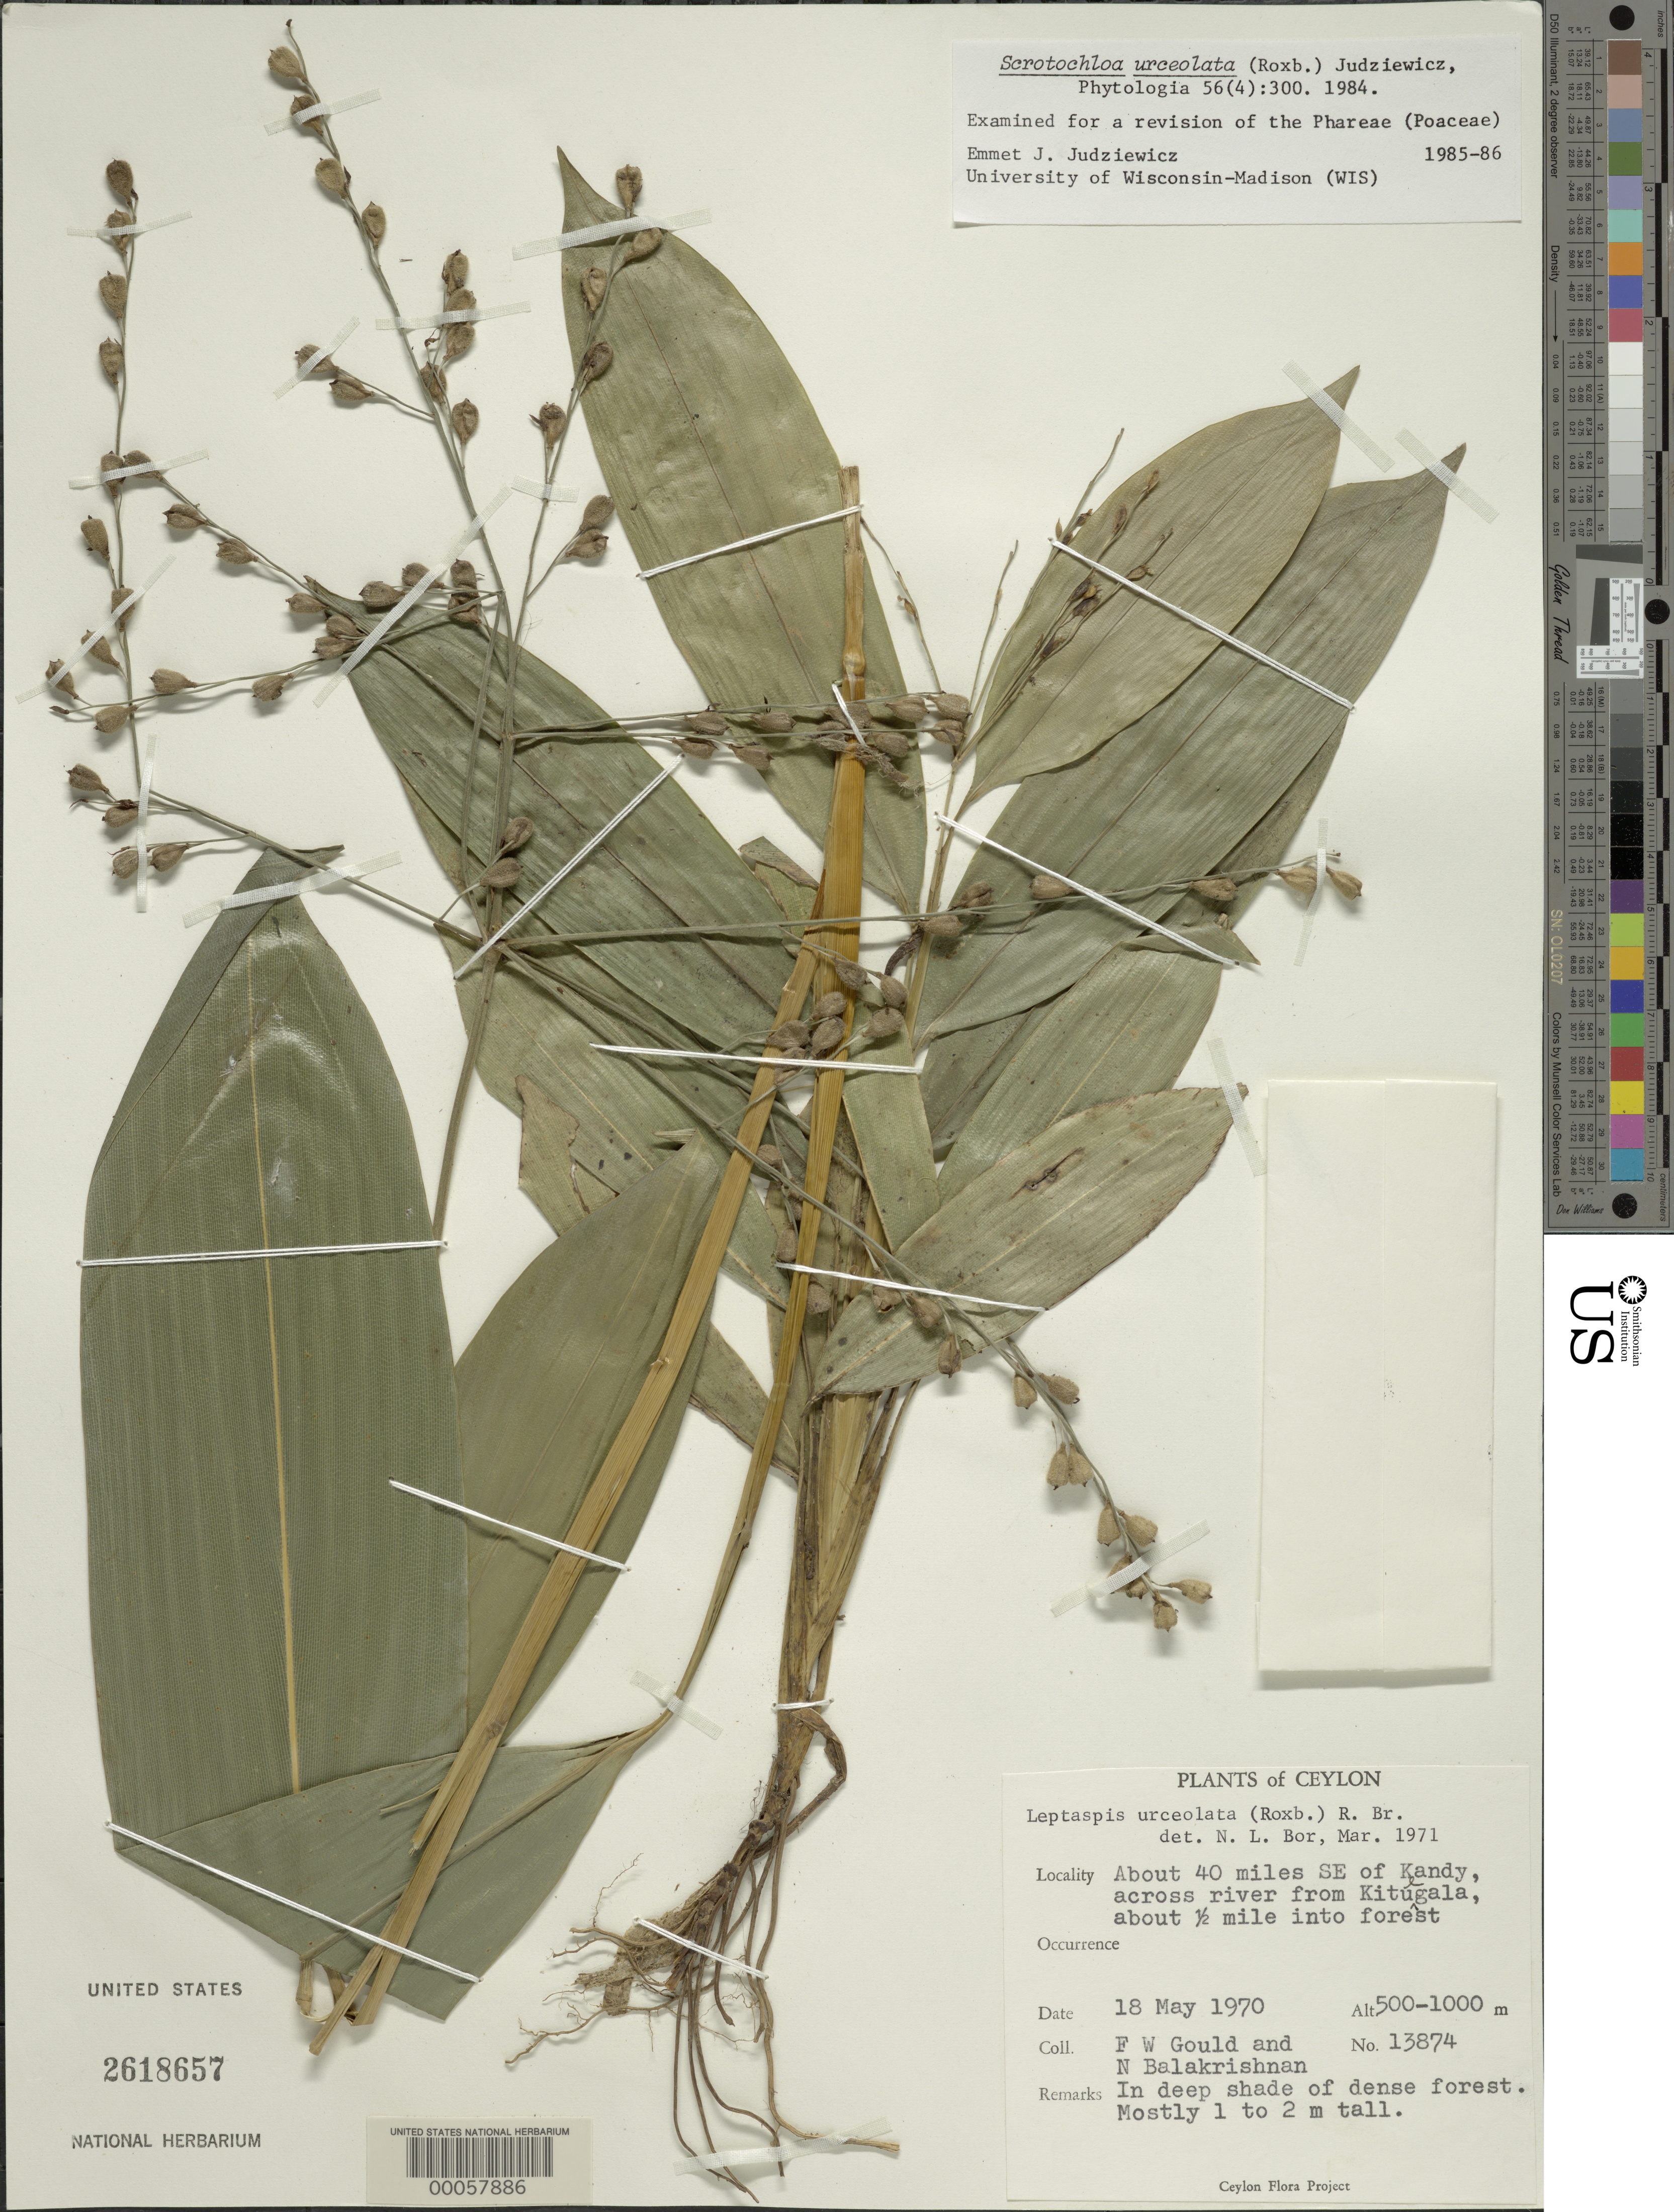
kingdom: Plantae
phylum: Tracheophyta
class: Liliopsida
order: Poales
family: Poaceae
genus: Scrotochloa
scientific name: Scrotochloa urceolata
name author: (Roxb.) Judz.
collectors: F. W. Gould & N. Balakrishnan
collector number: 13874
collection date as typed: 18 May 1970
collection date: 1970-05-18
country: Sri Lanka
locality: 40 miles se of kandy, across river from kitugala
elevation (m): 500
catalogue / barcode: US 2618657